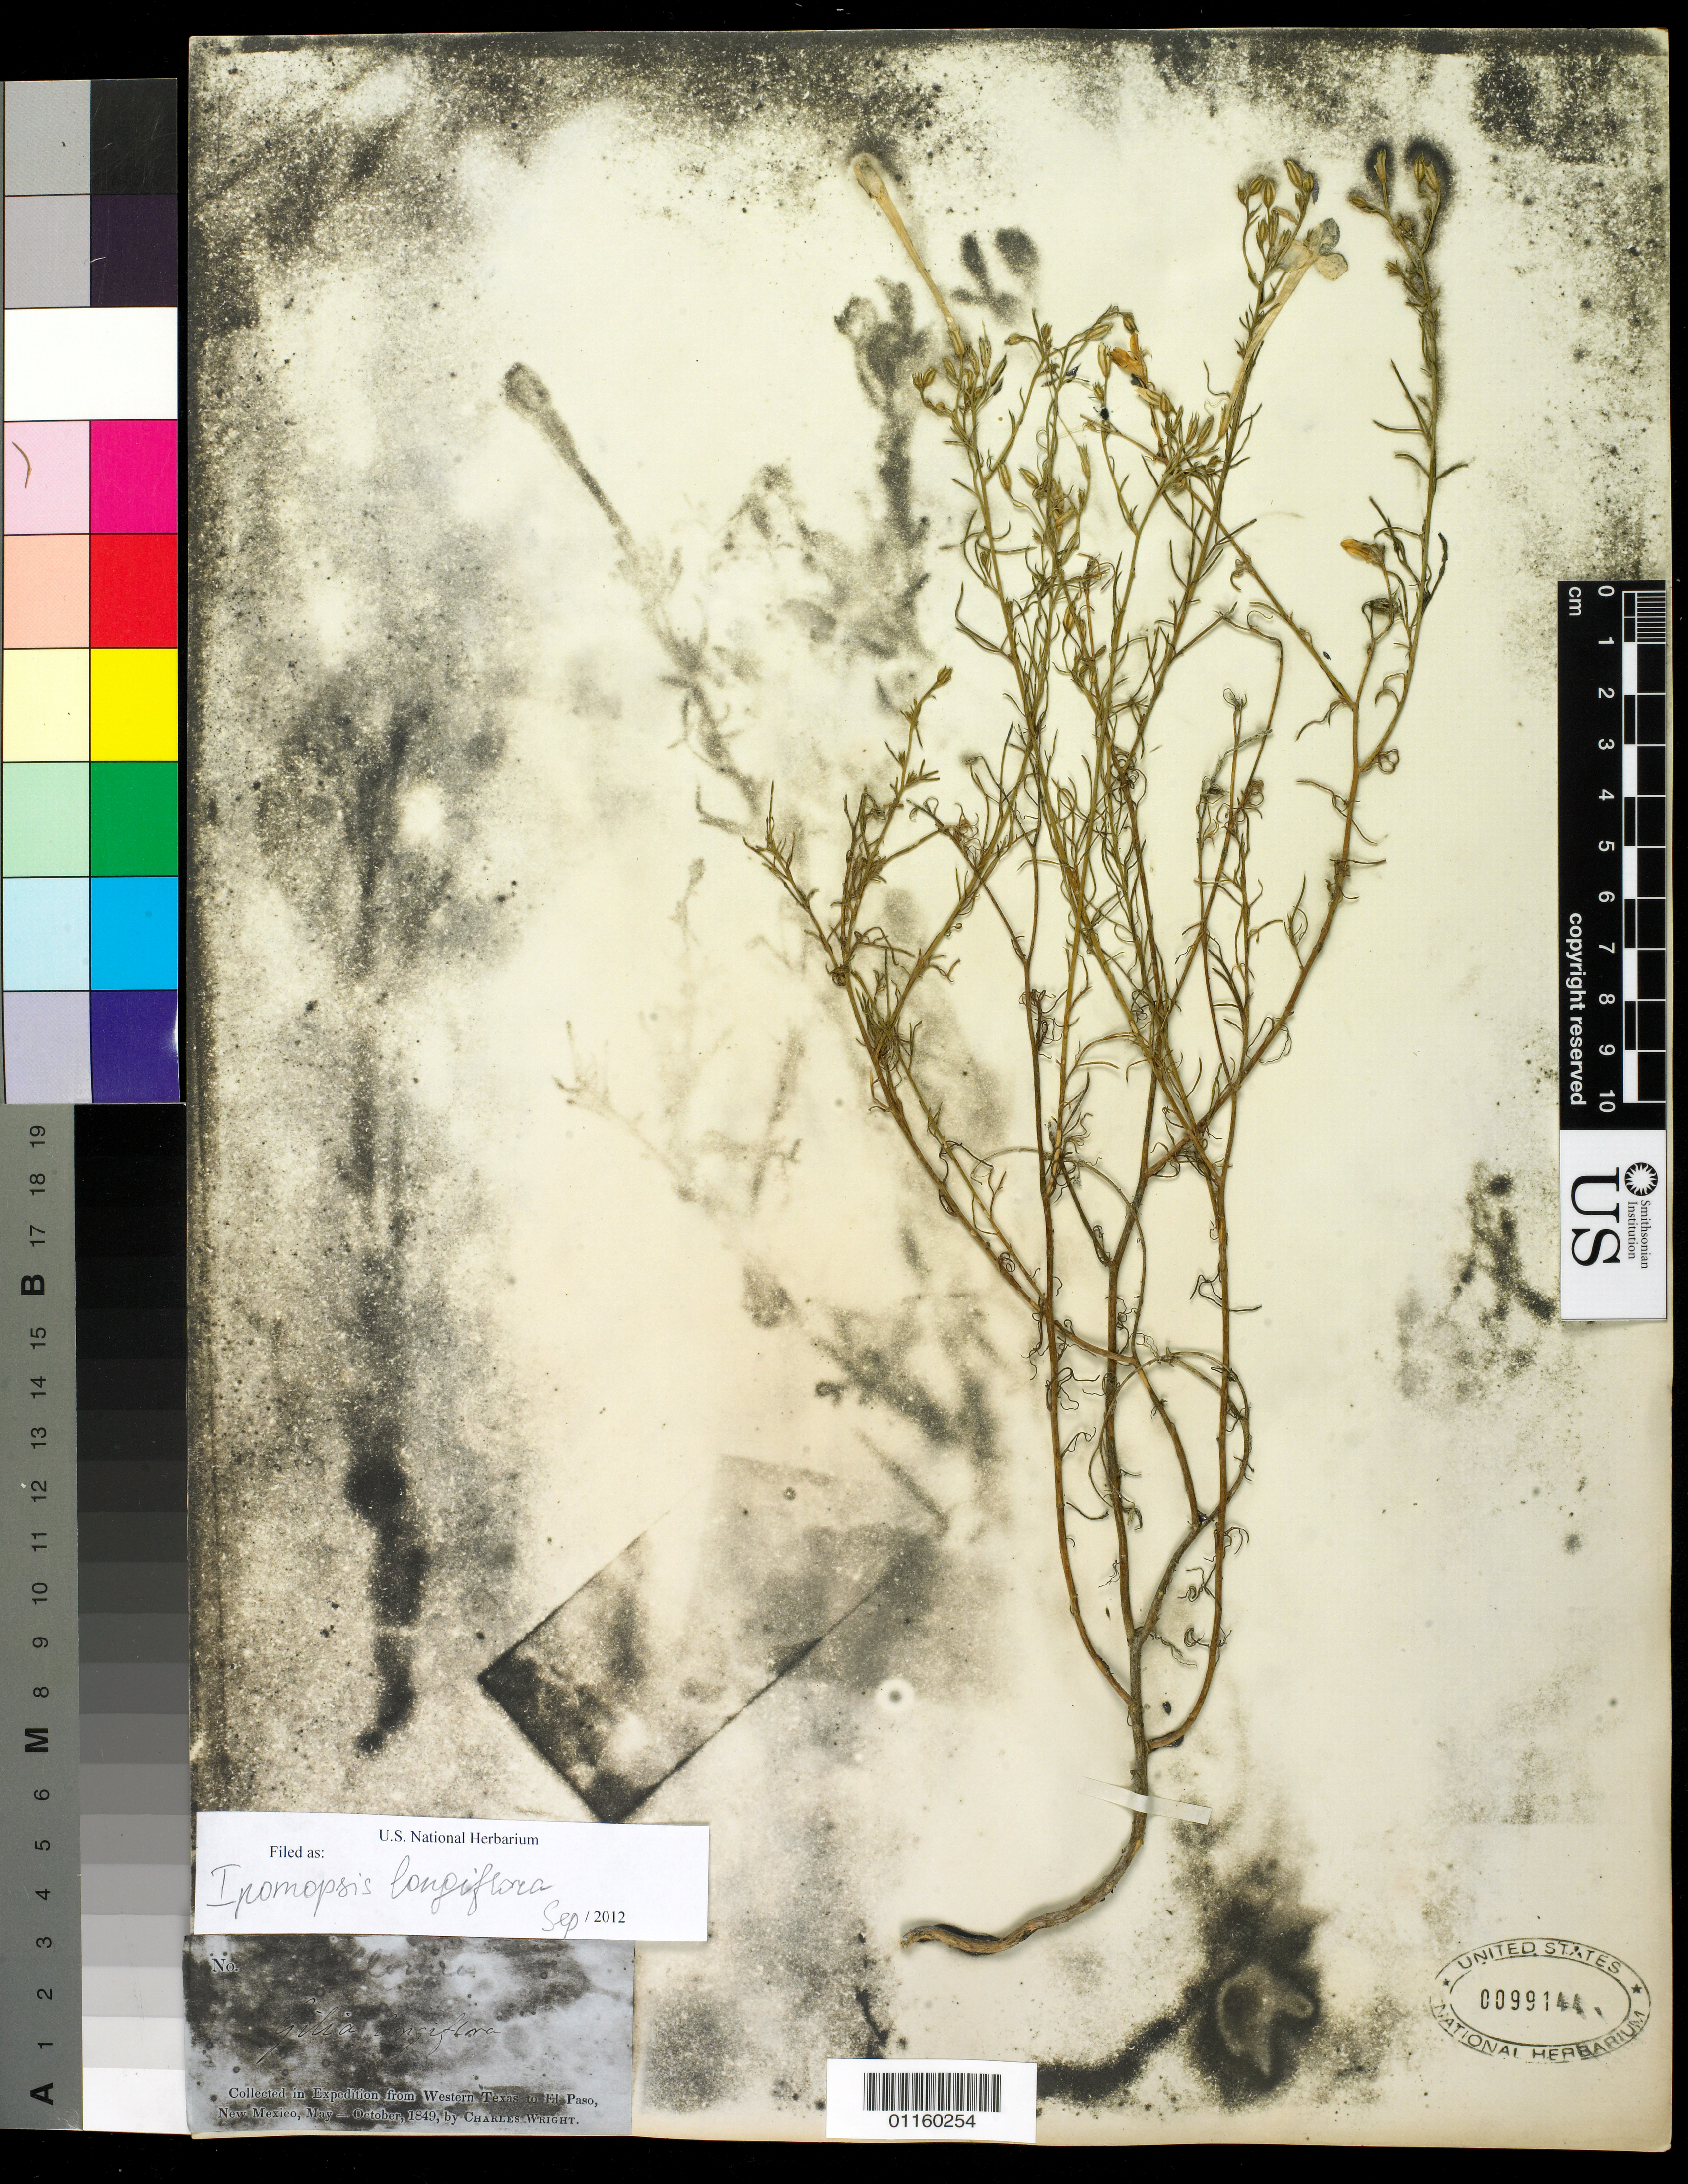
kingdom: Plantae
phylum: Tracheophyta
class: Magnoliopsida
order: Ericales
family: Polemoniaceae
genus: Ipomopsis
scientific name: Ipomopsis longiflora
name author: (Torr.) V.E. Grant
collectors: C. Wright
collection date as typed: May 1849 to -- Oct 1849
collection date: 1849-05/1849-10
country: United States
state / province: Texas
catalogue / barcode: US 99144